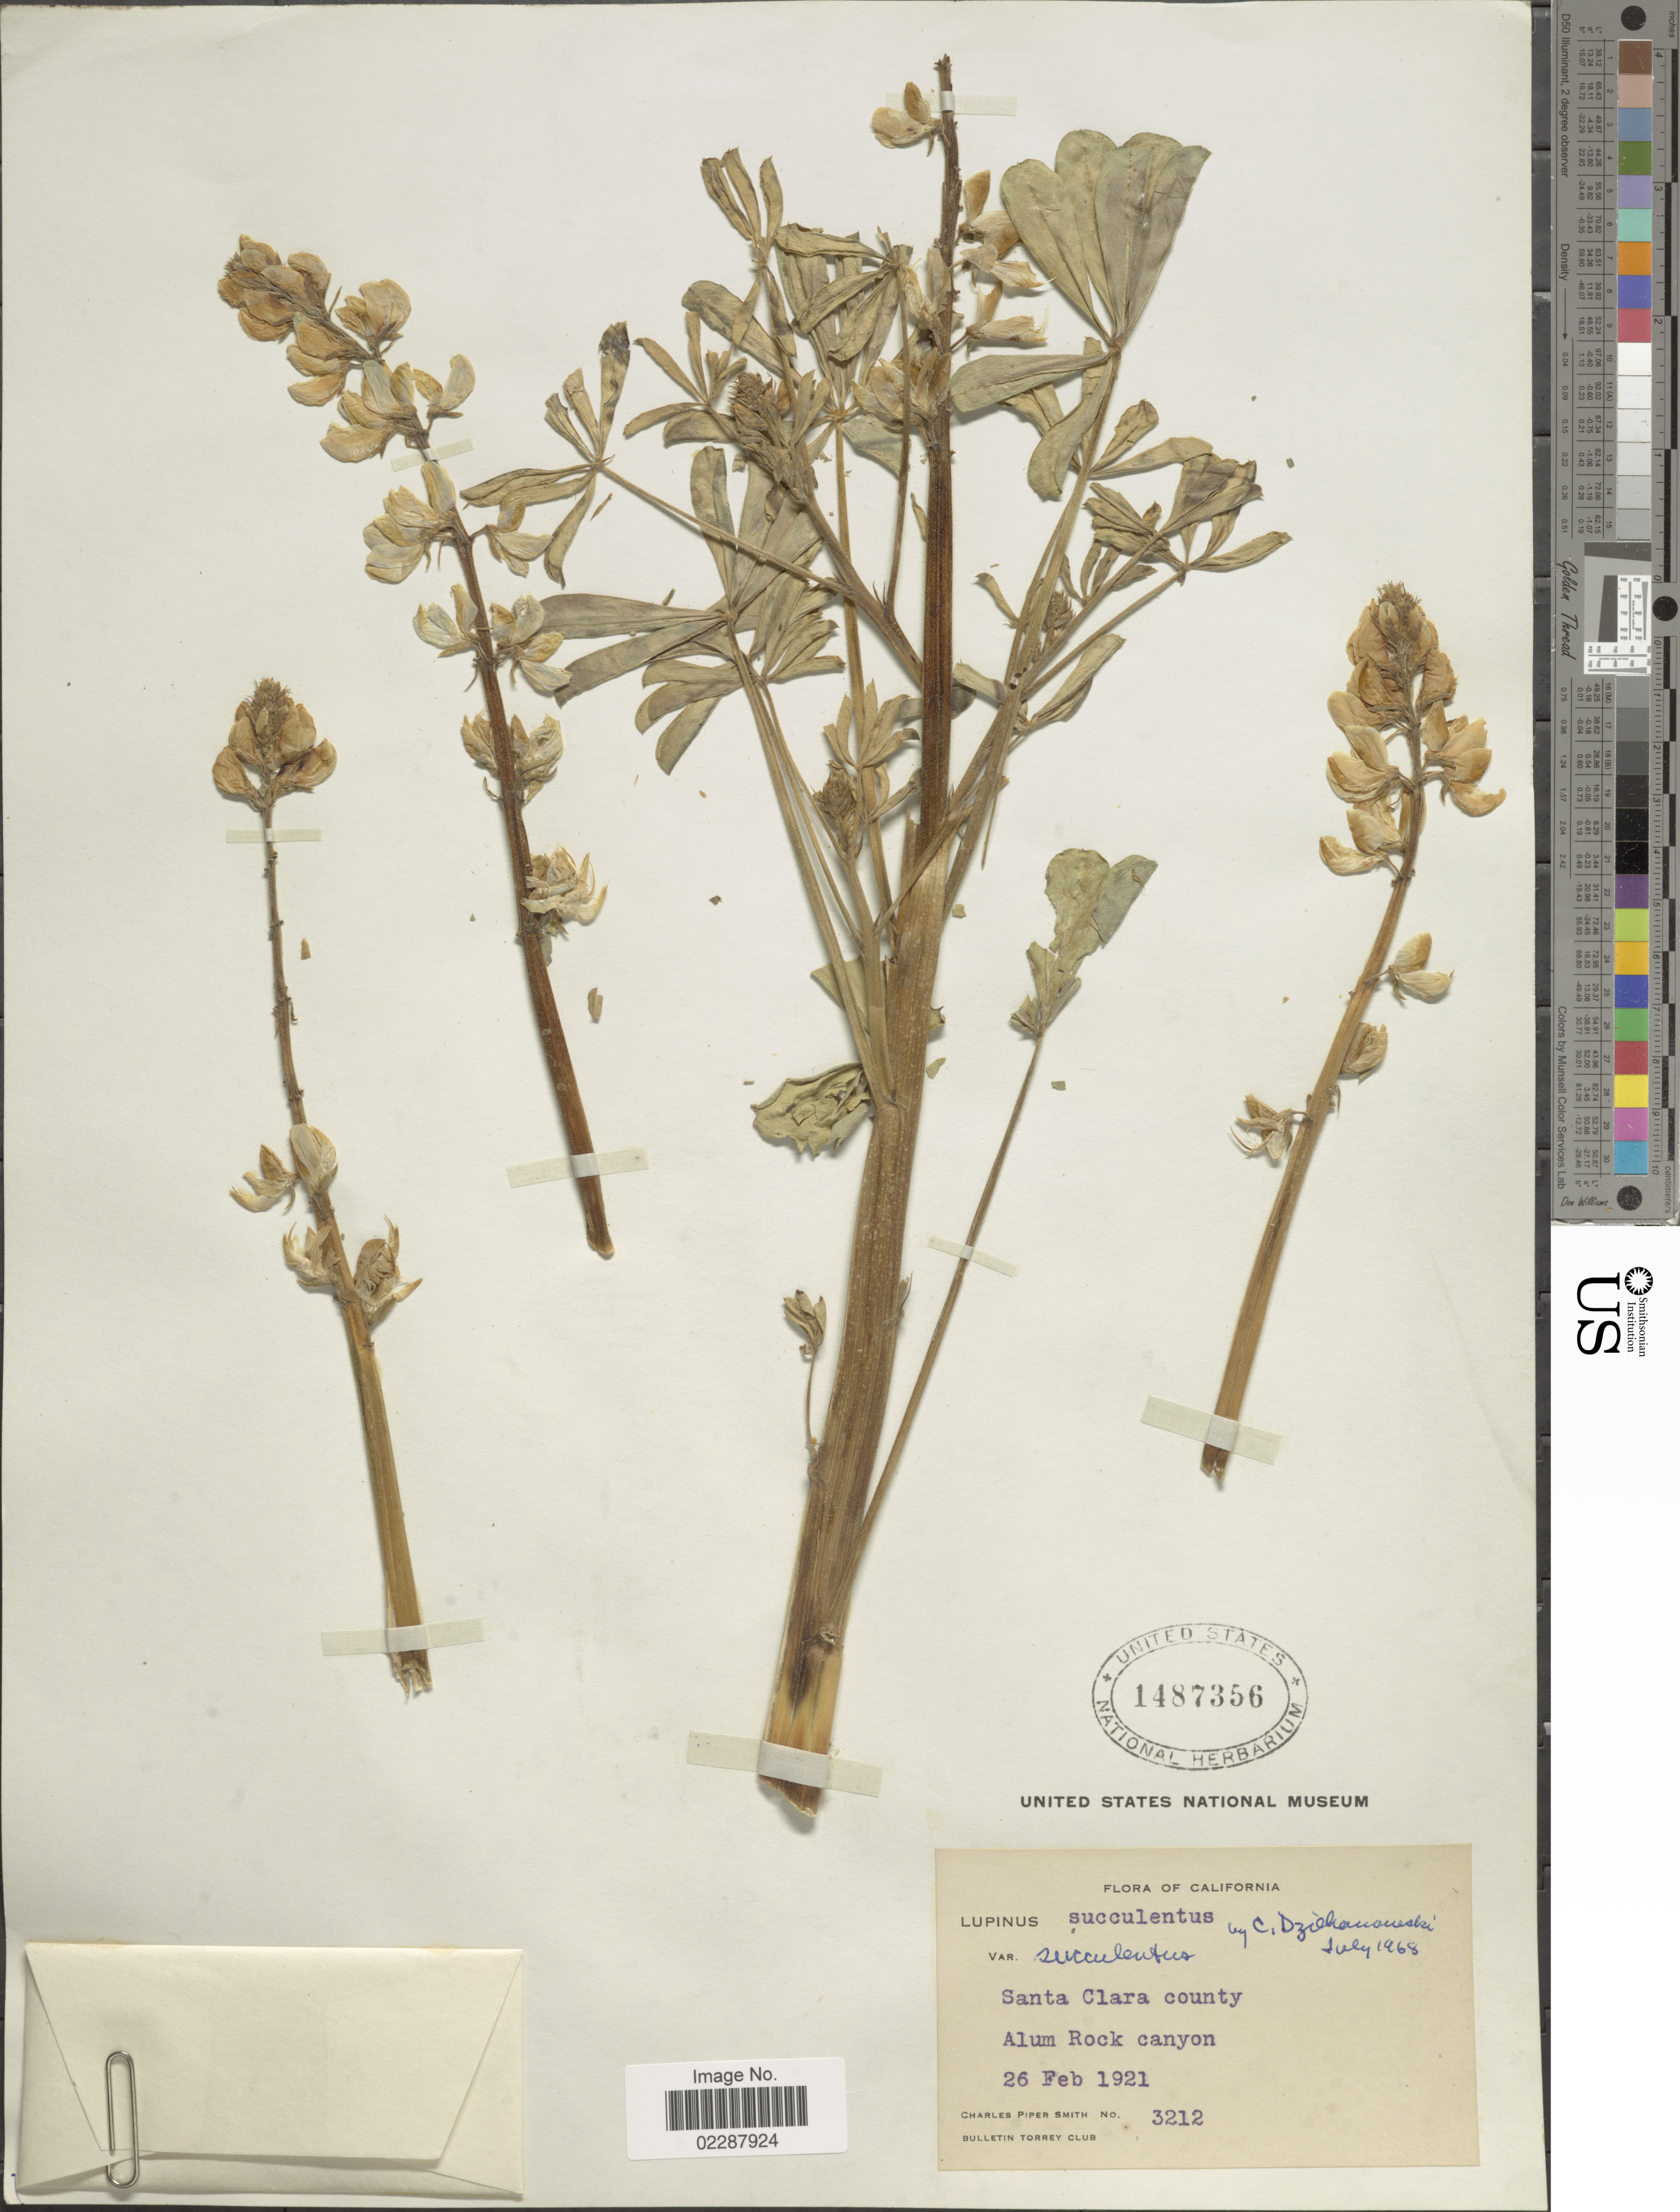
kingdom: Plantae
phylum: Tracheophyta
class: Magnoliopsida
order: Fabales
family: Fabaceae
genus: Lupinus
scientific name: Lupinus succulentus var. succulentus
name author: Douglas ex K. Koch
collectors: C. P. Smith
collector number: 3212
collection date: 1921-02-26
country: United States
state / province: California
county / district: Santa Clara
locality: Santa Clara county, Alum Rock Canyon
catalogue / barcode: US 1487356